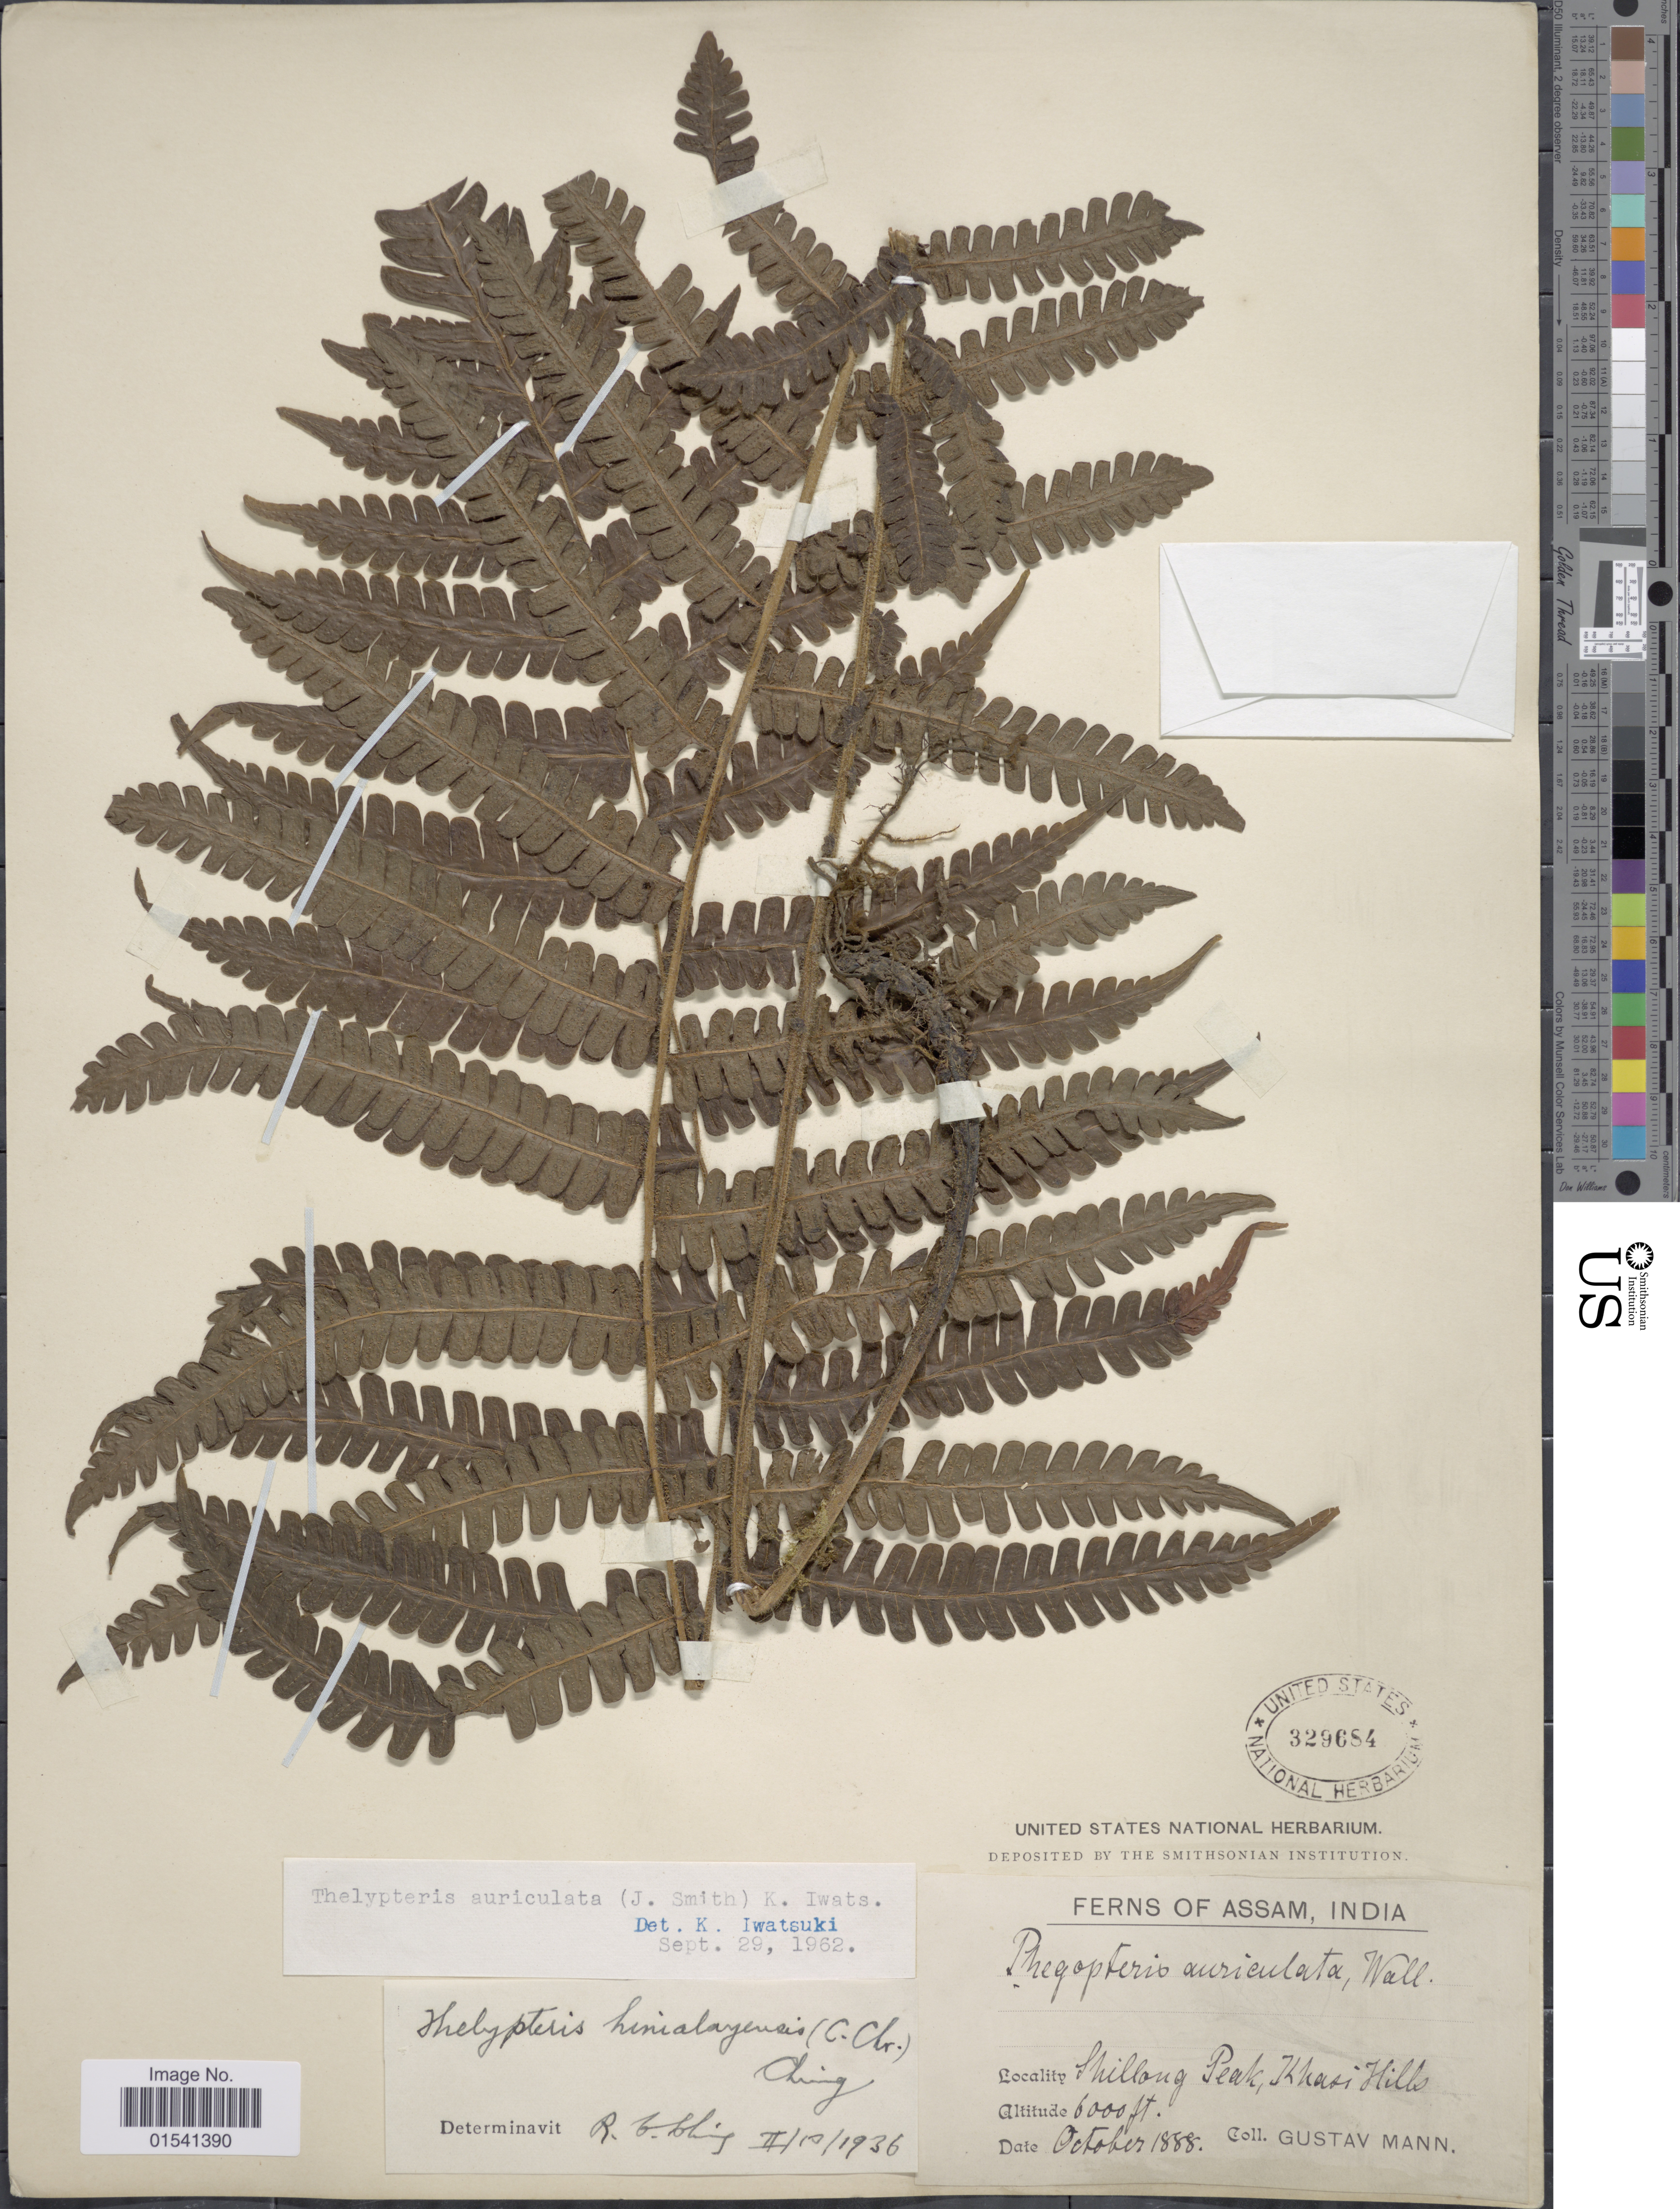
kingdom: Plantae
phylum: Tracheophyta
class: Polypodiopsida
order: Polypodiales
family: Thelypteridaceae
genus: Cyclogramma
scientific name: Cyclogramma auriculata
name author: (J. Sm.) Ching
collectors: G. Mann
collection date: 1888-10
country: India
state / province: Meghalaya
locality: Shillong Peak, Khasi Hills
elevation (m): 1829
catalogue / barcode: US 329684